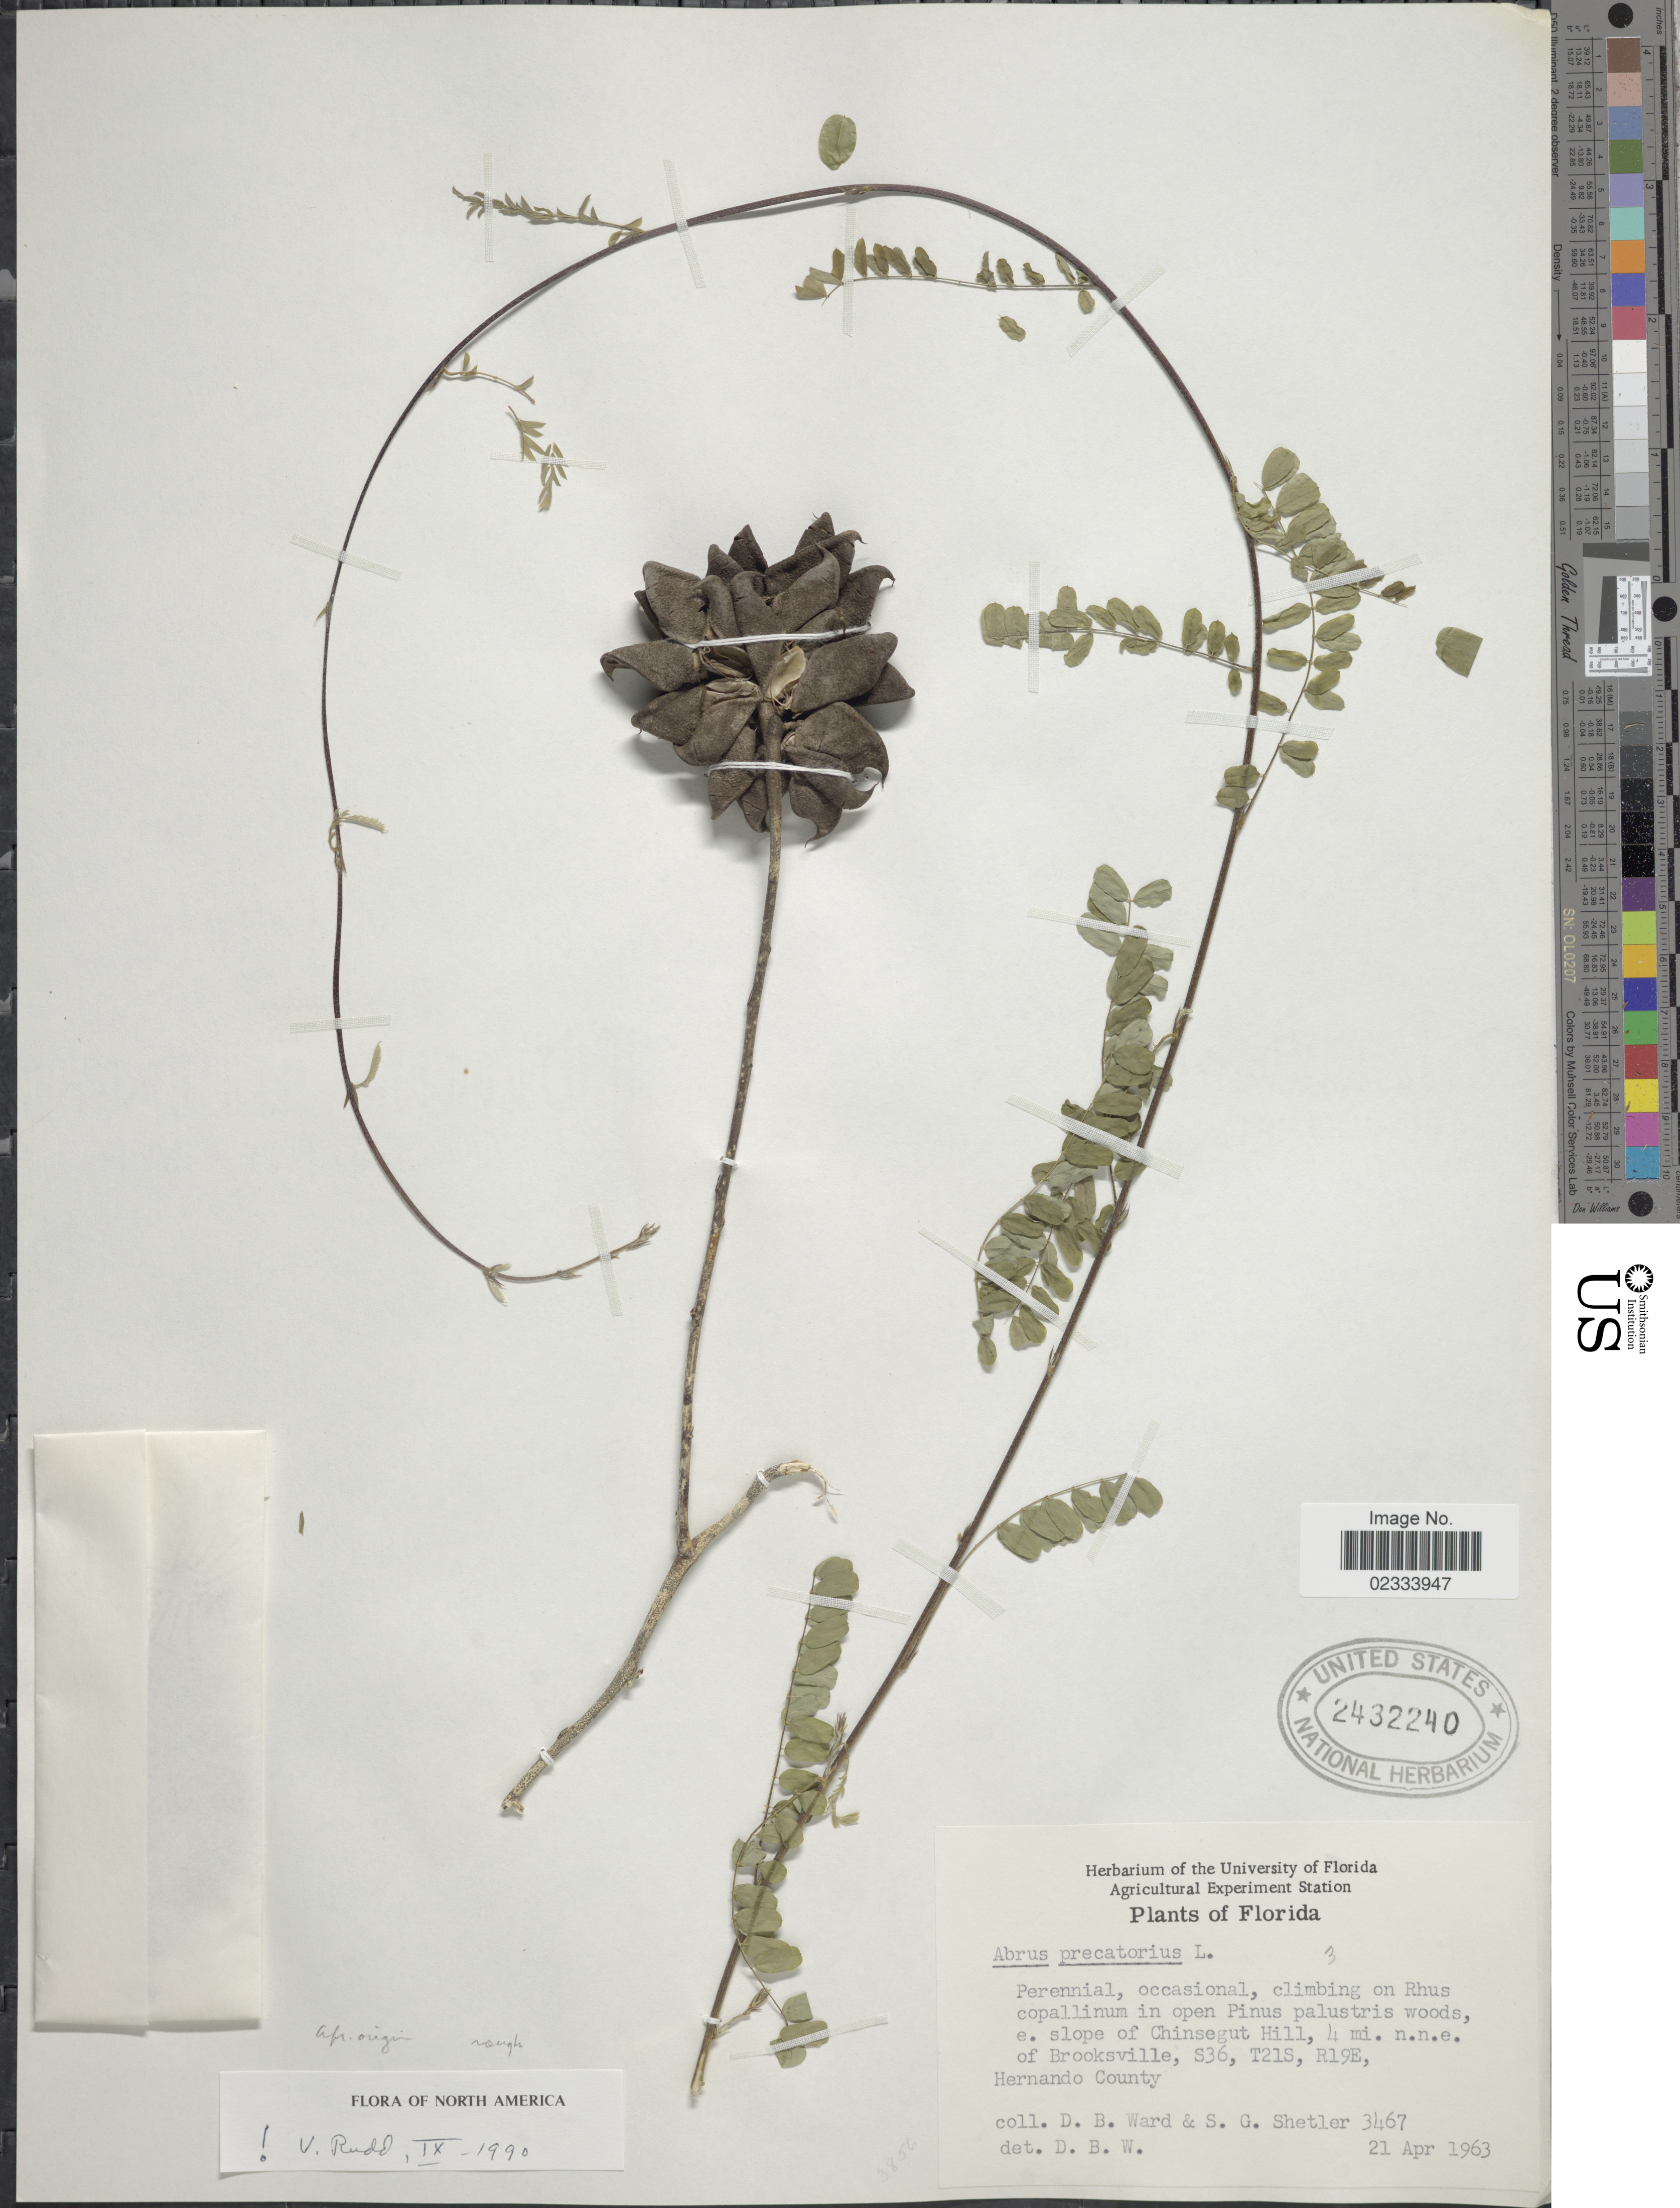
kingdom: Plantae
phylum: Tracheophyta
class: Magnoliopsida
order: Fabales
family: Fabaceae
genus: Abrus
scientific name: Abrus precatorius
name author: L.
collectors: D. B. Ward & S. Shetler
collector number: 3467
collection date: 1963-04-21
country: United States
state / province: Florida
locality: E. slope of Chinsegut Hill, 4 mi. n.n.e. of Brooksville, S36, T21S, R19E, Hernando County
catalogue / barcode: US 2432240